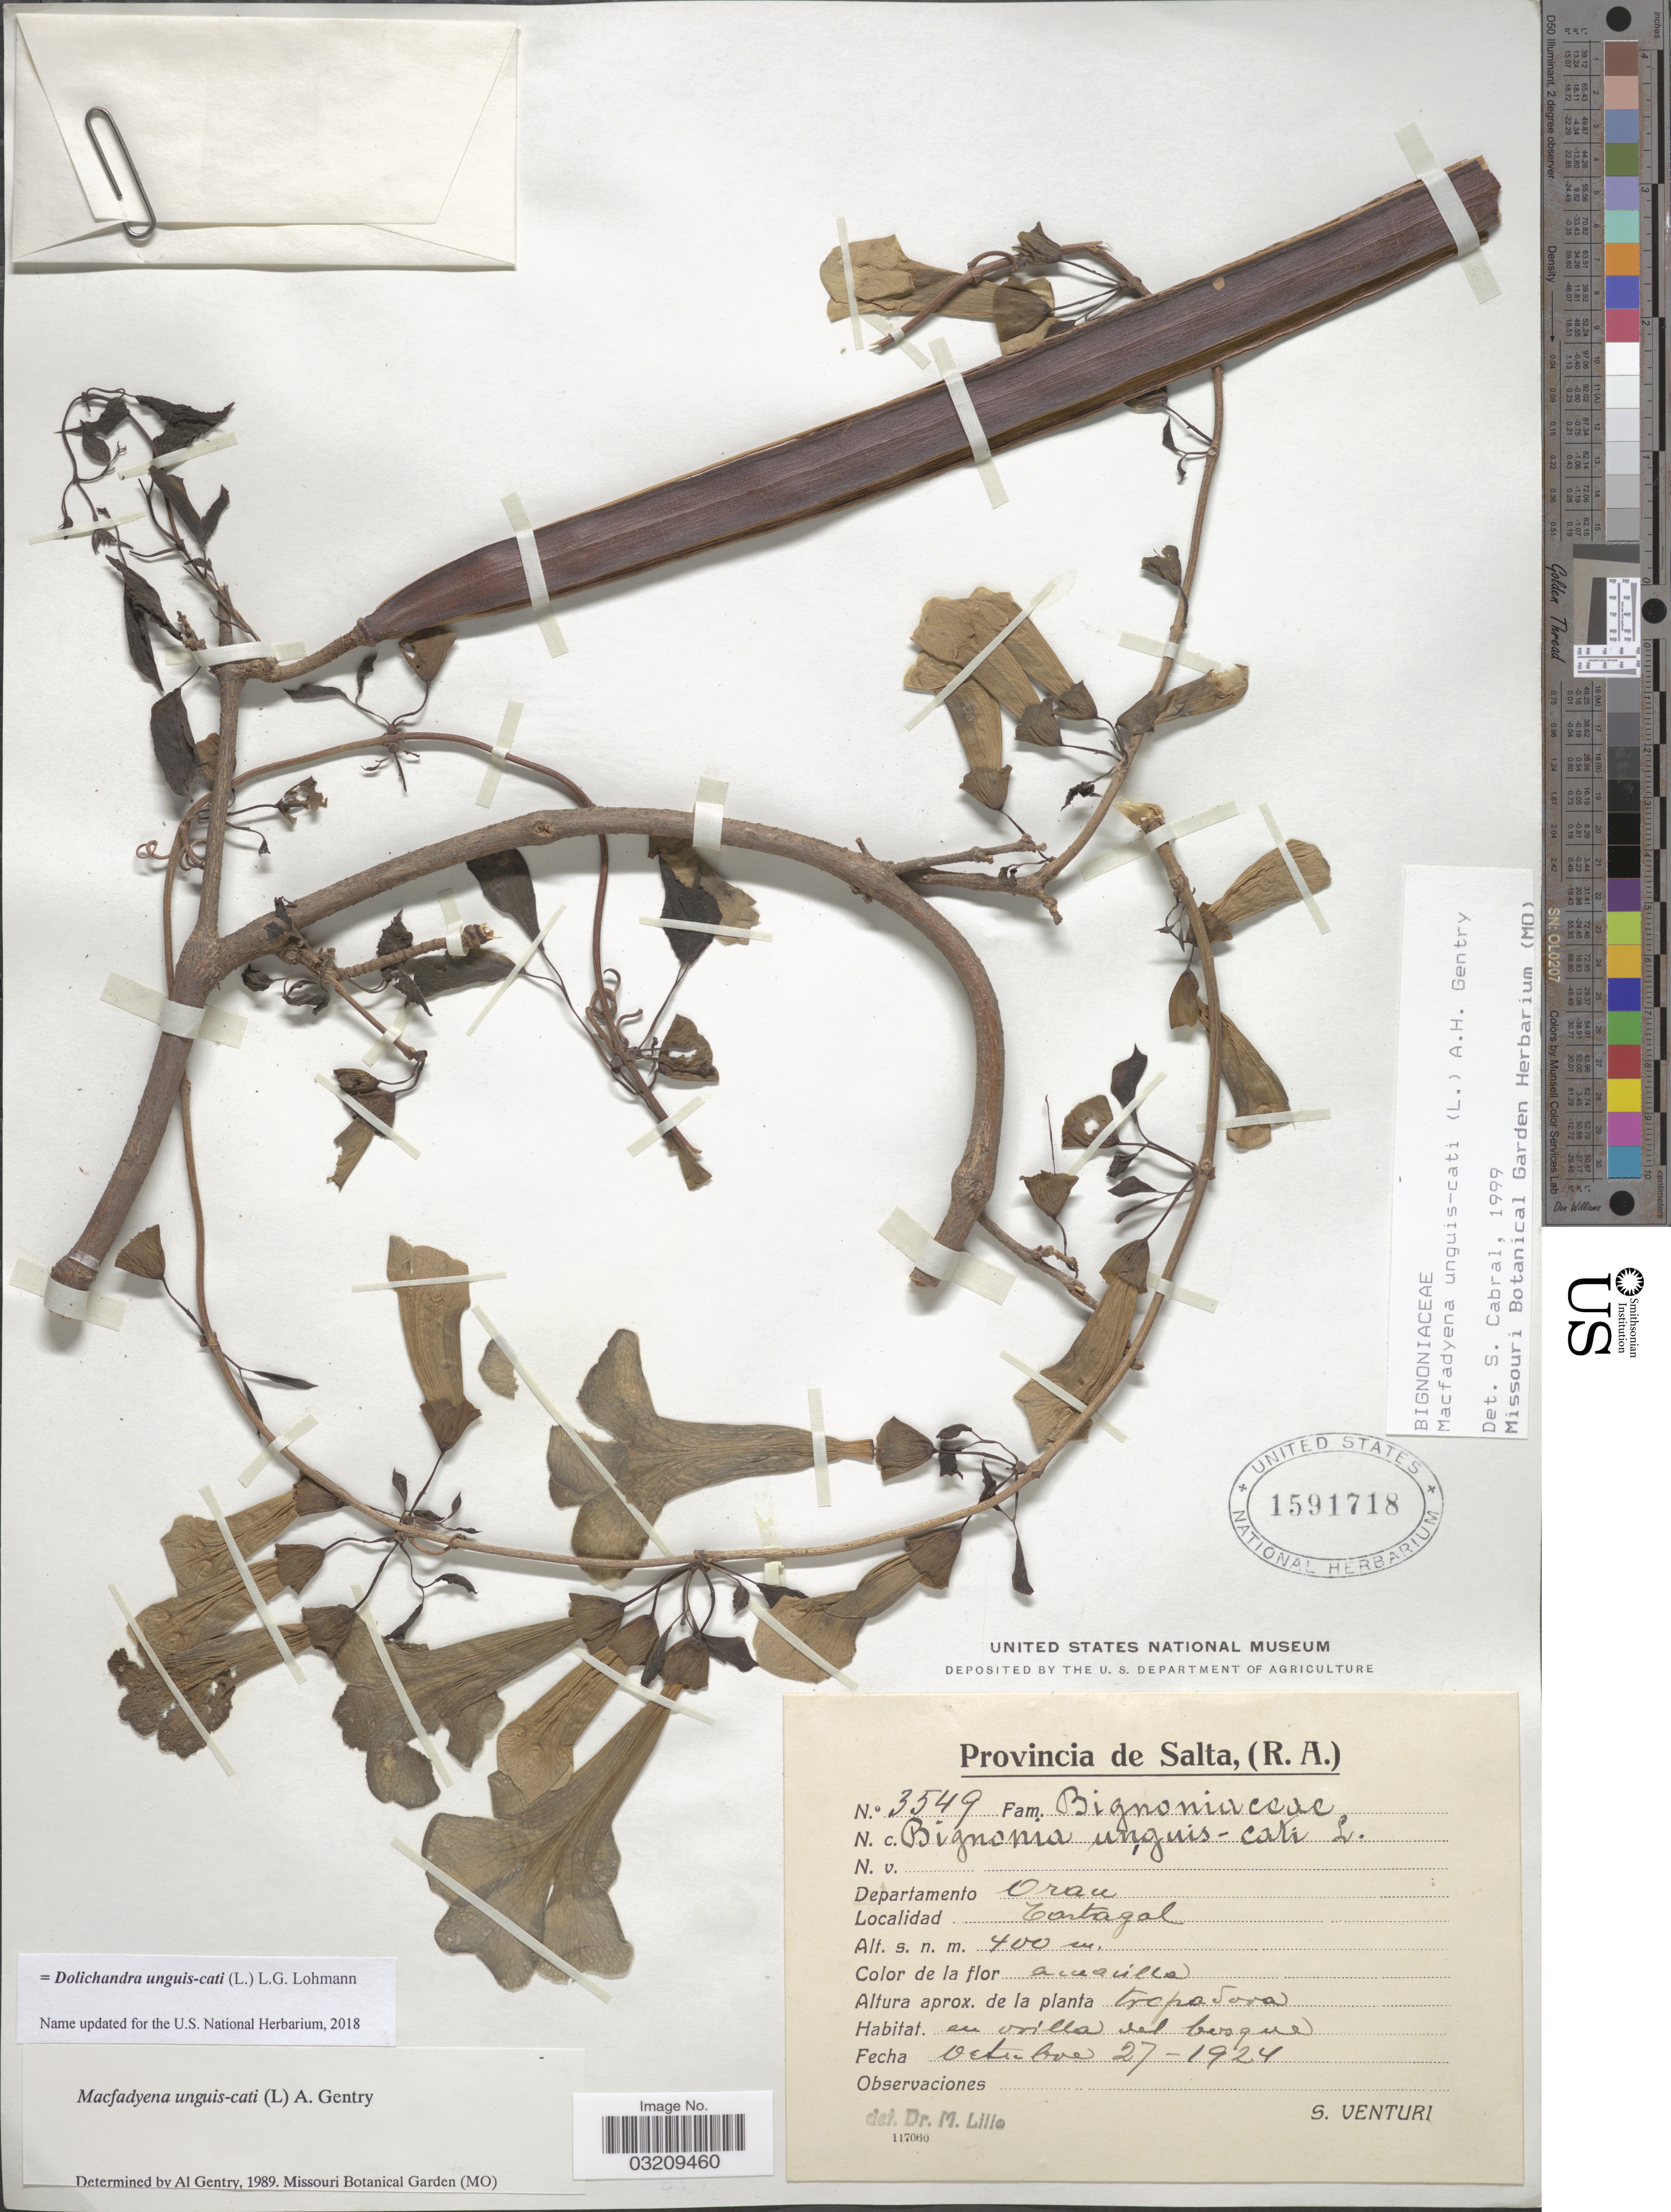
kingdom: Plantae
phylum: Tracheophyta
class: Magnoliopsida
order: Lamiales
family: Bignoniaceae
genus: Dolichandra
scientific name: Dolichandra unguis-cati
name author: (L.) L.G. Lohmann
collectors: S. Venturi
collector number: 3549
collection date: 1924-10-27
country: Argentina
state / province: Salta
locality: Departamento Oran. Tartagal.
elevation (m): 400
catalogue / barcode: US 1591718